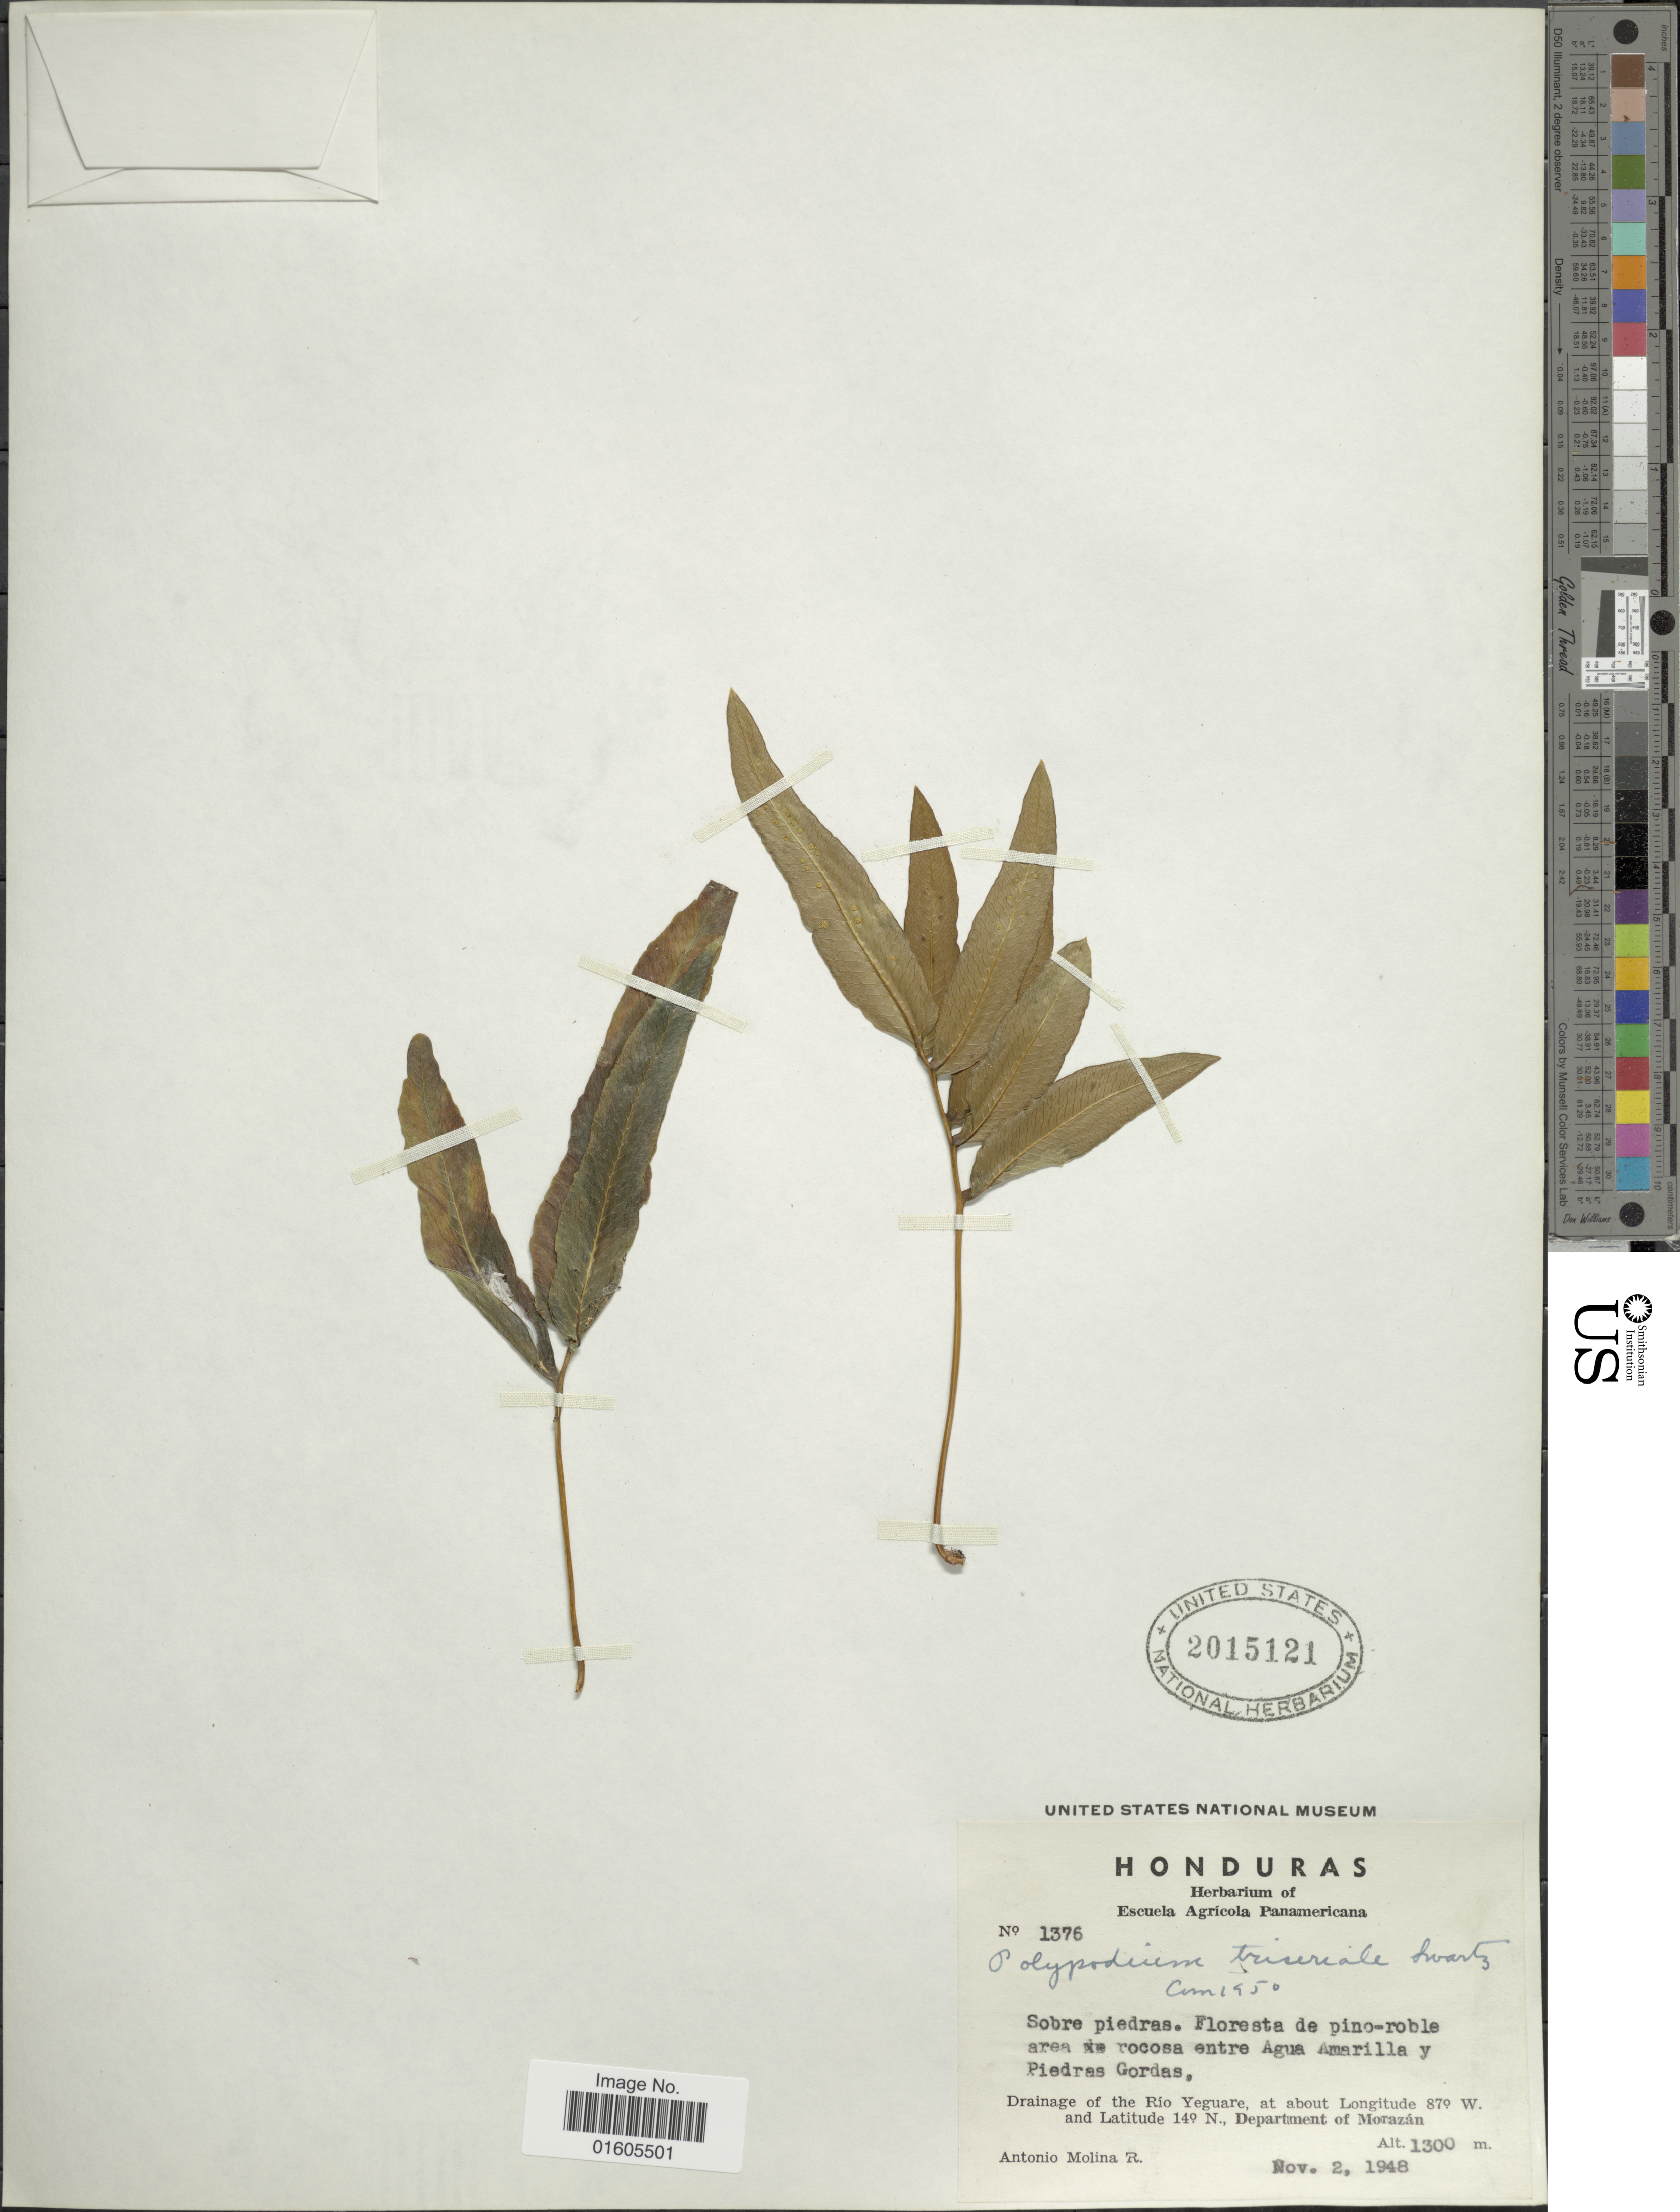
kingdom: Plantae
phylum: Tracheophyta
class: Polypodiopsida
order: Polypodiales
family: Polypodiaceae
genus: Serpocaulon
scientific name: Serpocaulon triseriale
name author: (Sw.) A.R. Sm.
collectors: A. Molina R.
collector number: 1376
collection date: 1948-11-02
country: Honduras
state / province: Fco. Morazán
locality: Floresta de pino-roble area rocosa entre Agua Amarilla y Piedras Gordas, Drainage of the Río Yeguare, Department of Morazán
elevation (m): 1300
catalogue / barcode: US 2015121